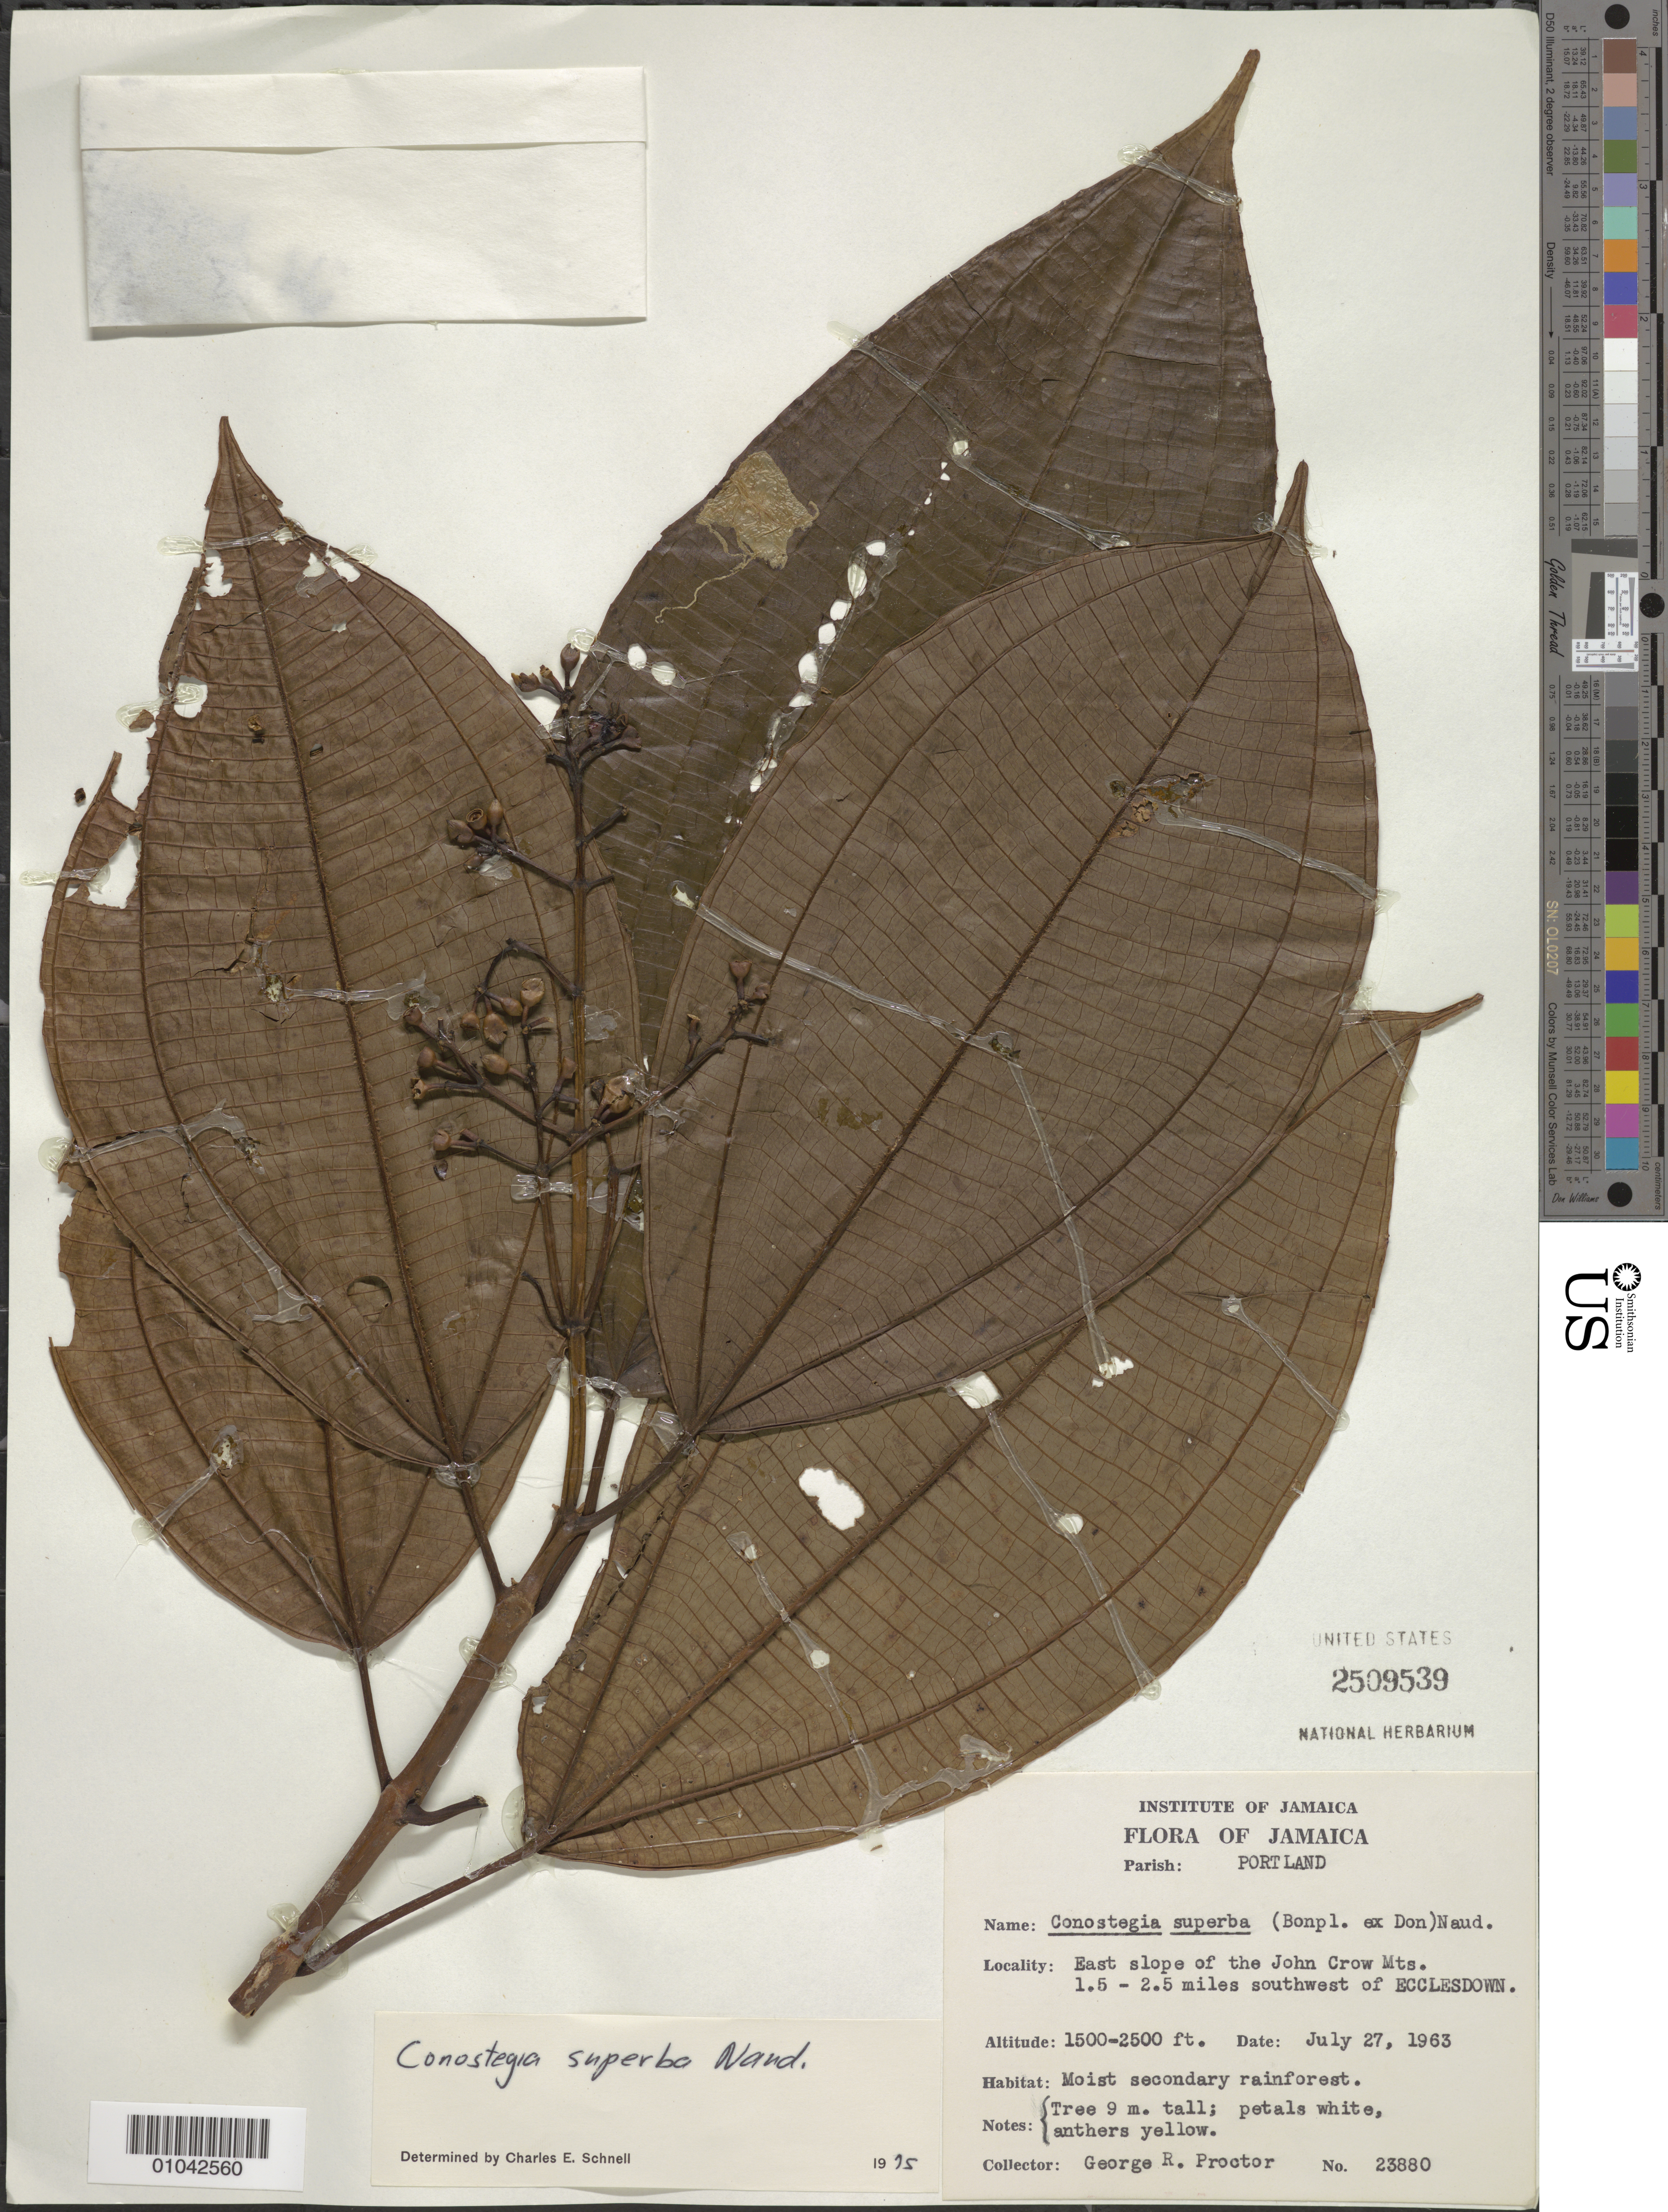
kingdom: Plantae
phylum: Tracheophyta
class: Magnoliopsida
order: Myrtales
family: Melastomataceae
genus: Conostegia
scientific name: Conostegia suberba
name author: Naudin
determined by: Schnell, C. E.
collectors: G. R. Proctor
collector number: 23880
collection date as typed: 27 Jul 1963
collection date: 1963-07-27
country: Jamaica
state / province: Portland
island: Jamaica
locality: East slope of John Crow Mts., 1.5-2.5 miles southwest of Ecclesdown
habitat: Moist secondary rainforest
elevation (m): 457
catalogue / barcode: US 2509539